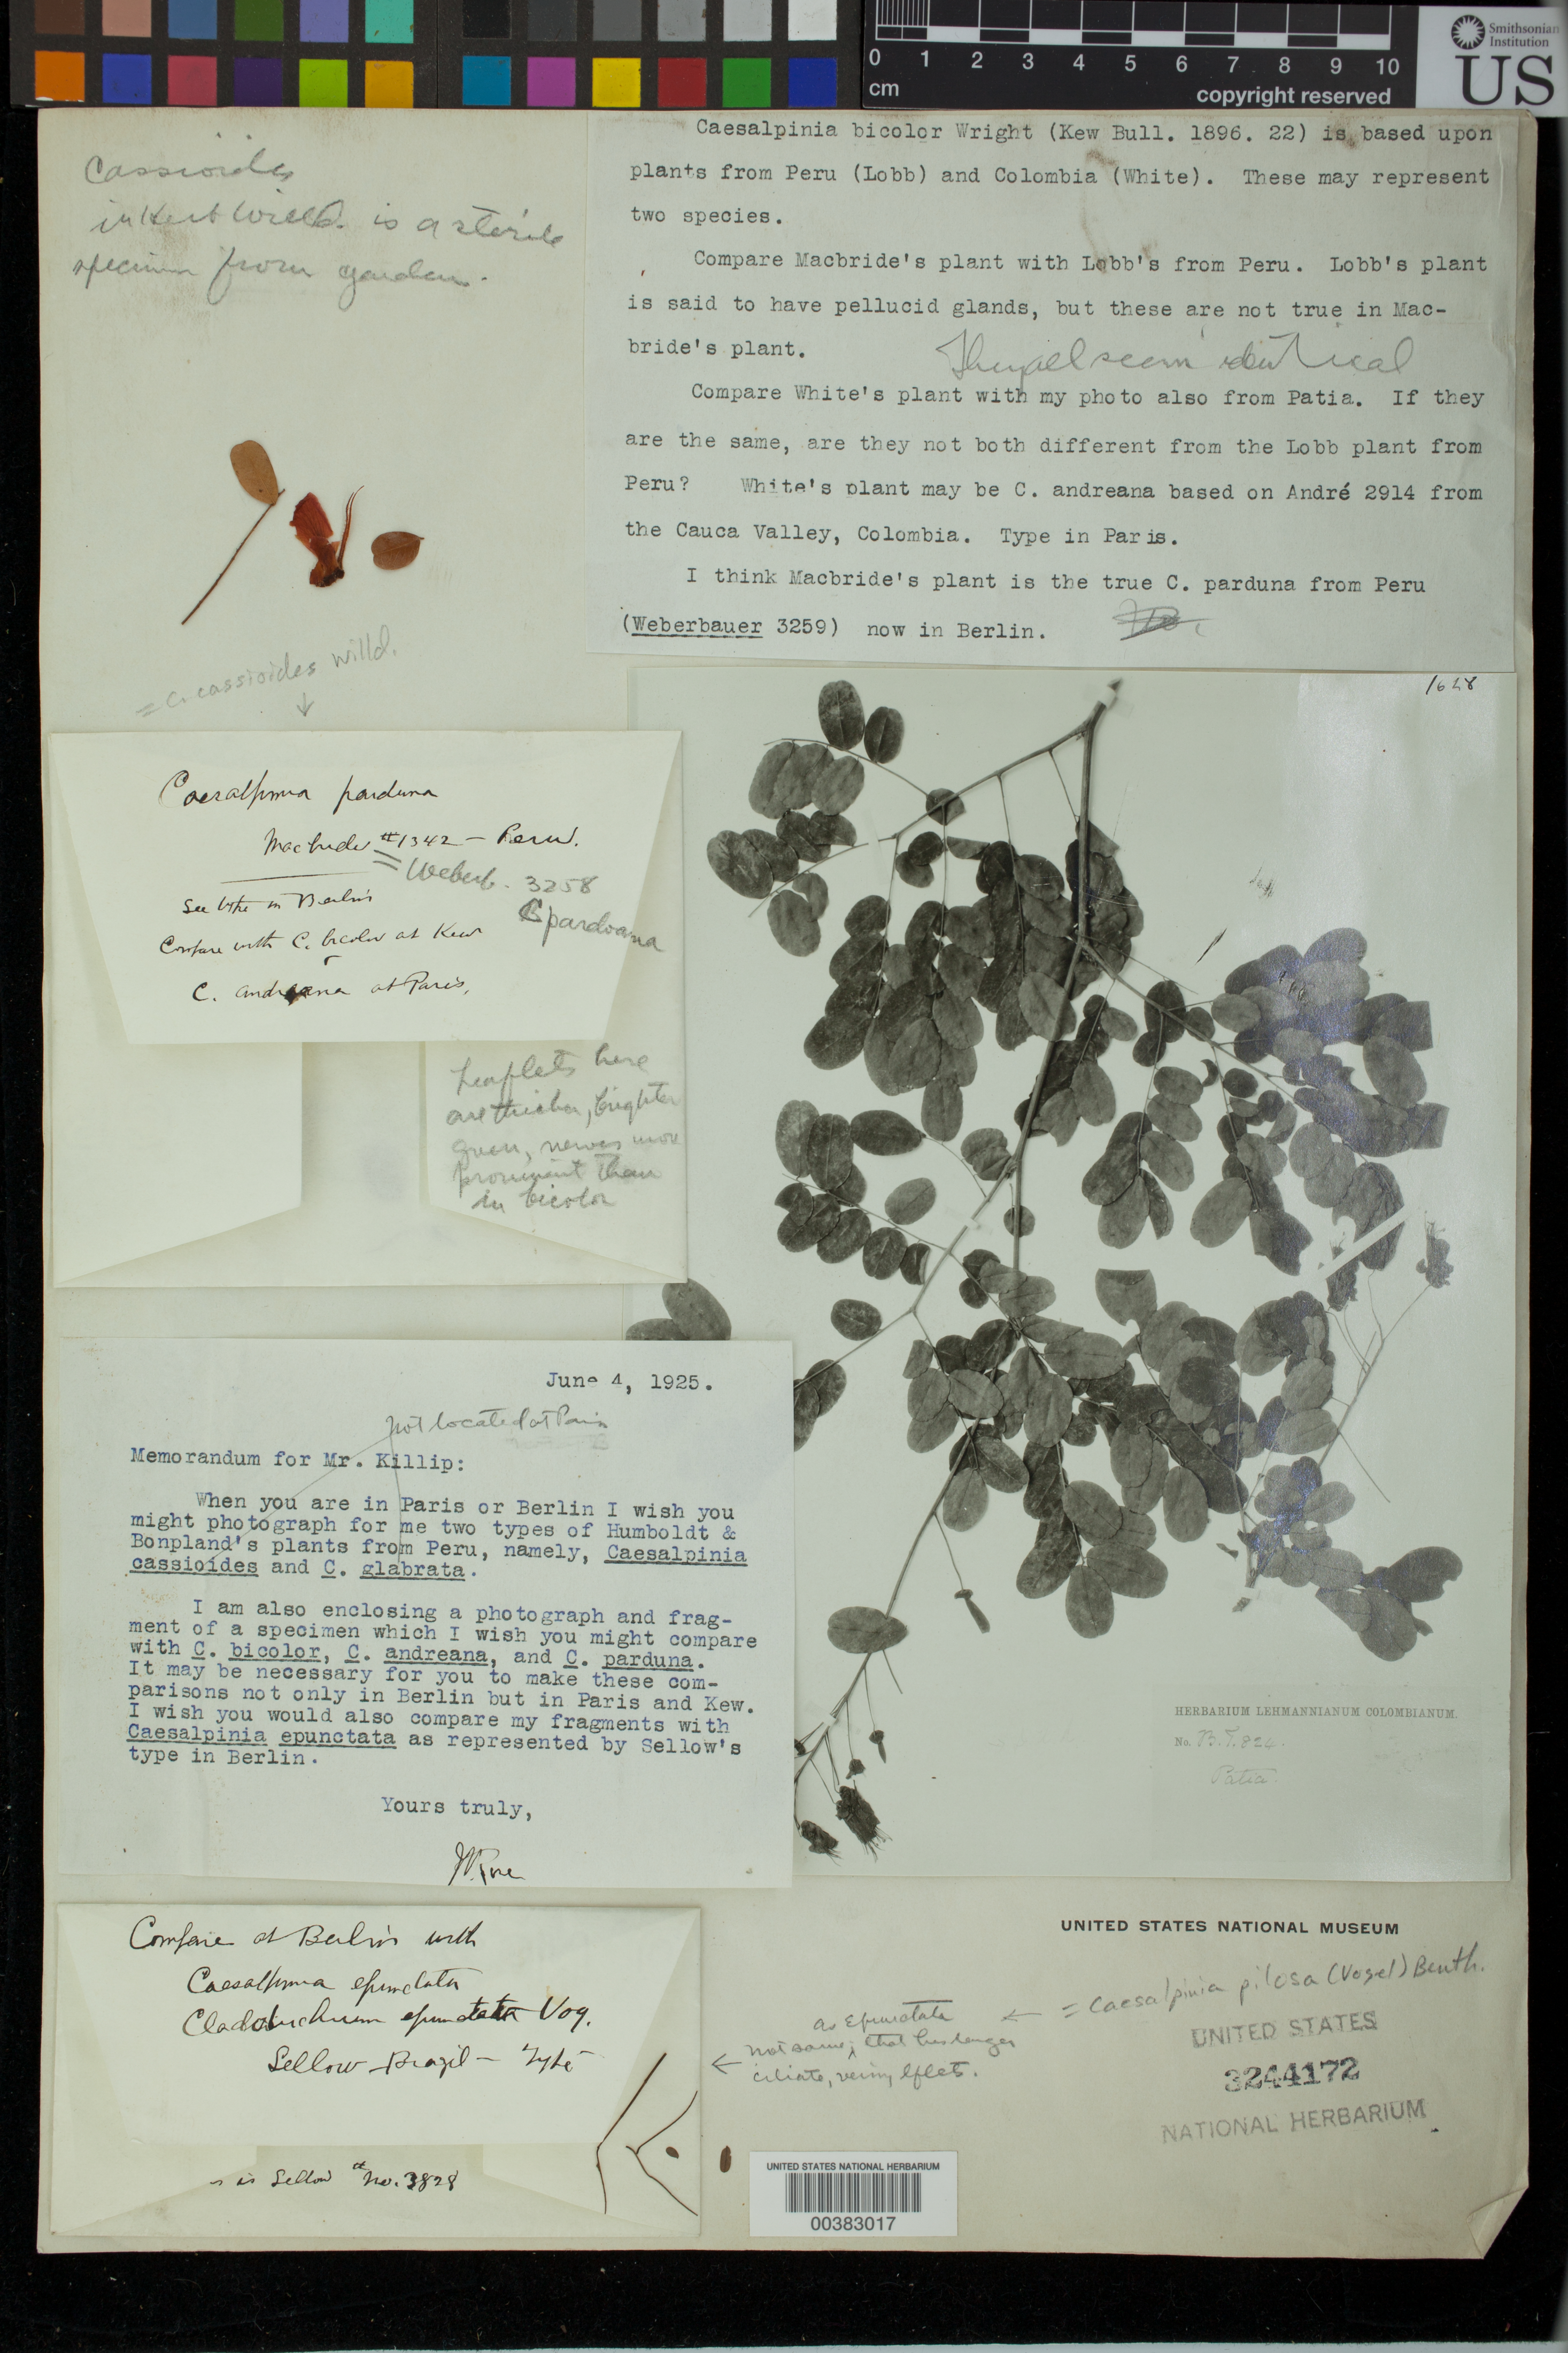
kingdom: Plantae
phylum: Tracheophyta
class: Magnoliopsida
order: Fabales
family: Fabaceae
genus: Cladotrichium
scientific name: Cladotrichium epunctatum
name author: Vogel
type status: Possible Type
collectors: F. Sellow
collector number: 3828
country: Brazil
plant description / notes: Fragmentary material of type (?) specimen ex herb. Berlin (?). Sheet is also mounted with photograph (not type collection), copious notes, and fragmentary material of an additional (apparently not type) collection, Macbride 1342 (Caesalpinia pardoana, Peru)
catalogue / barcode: US 3244172